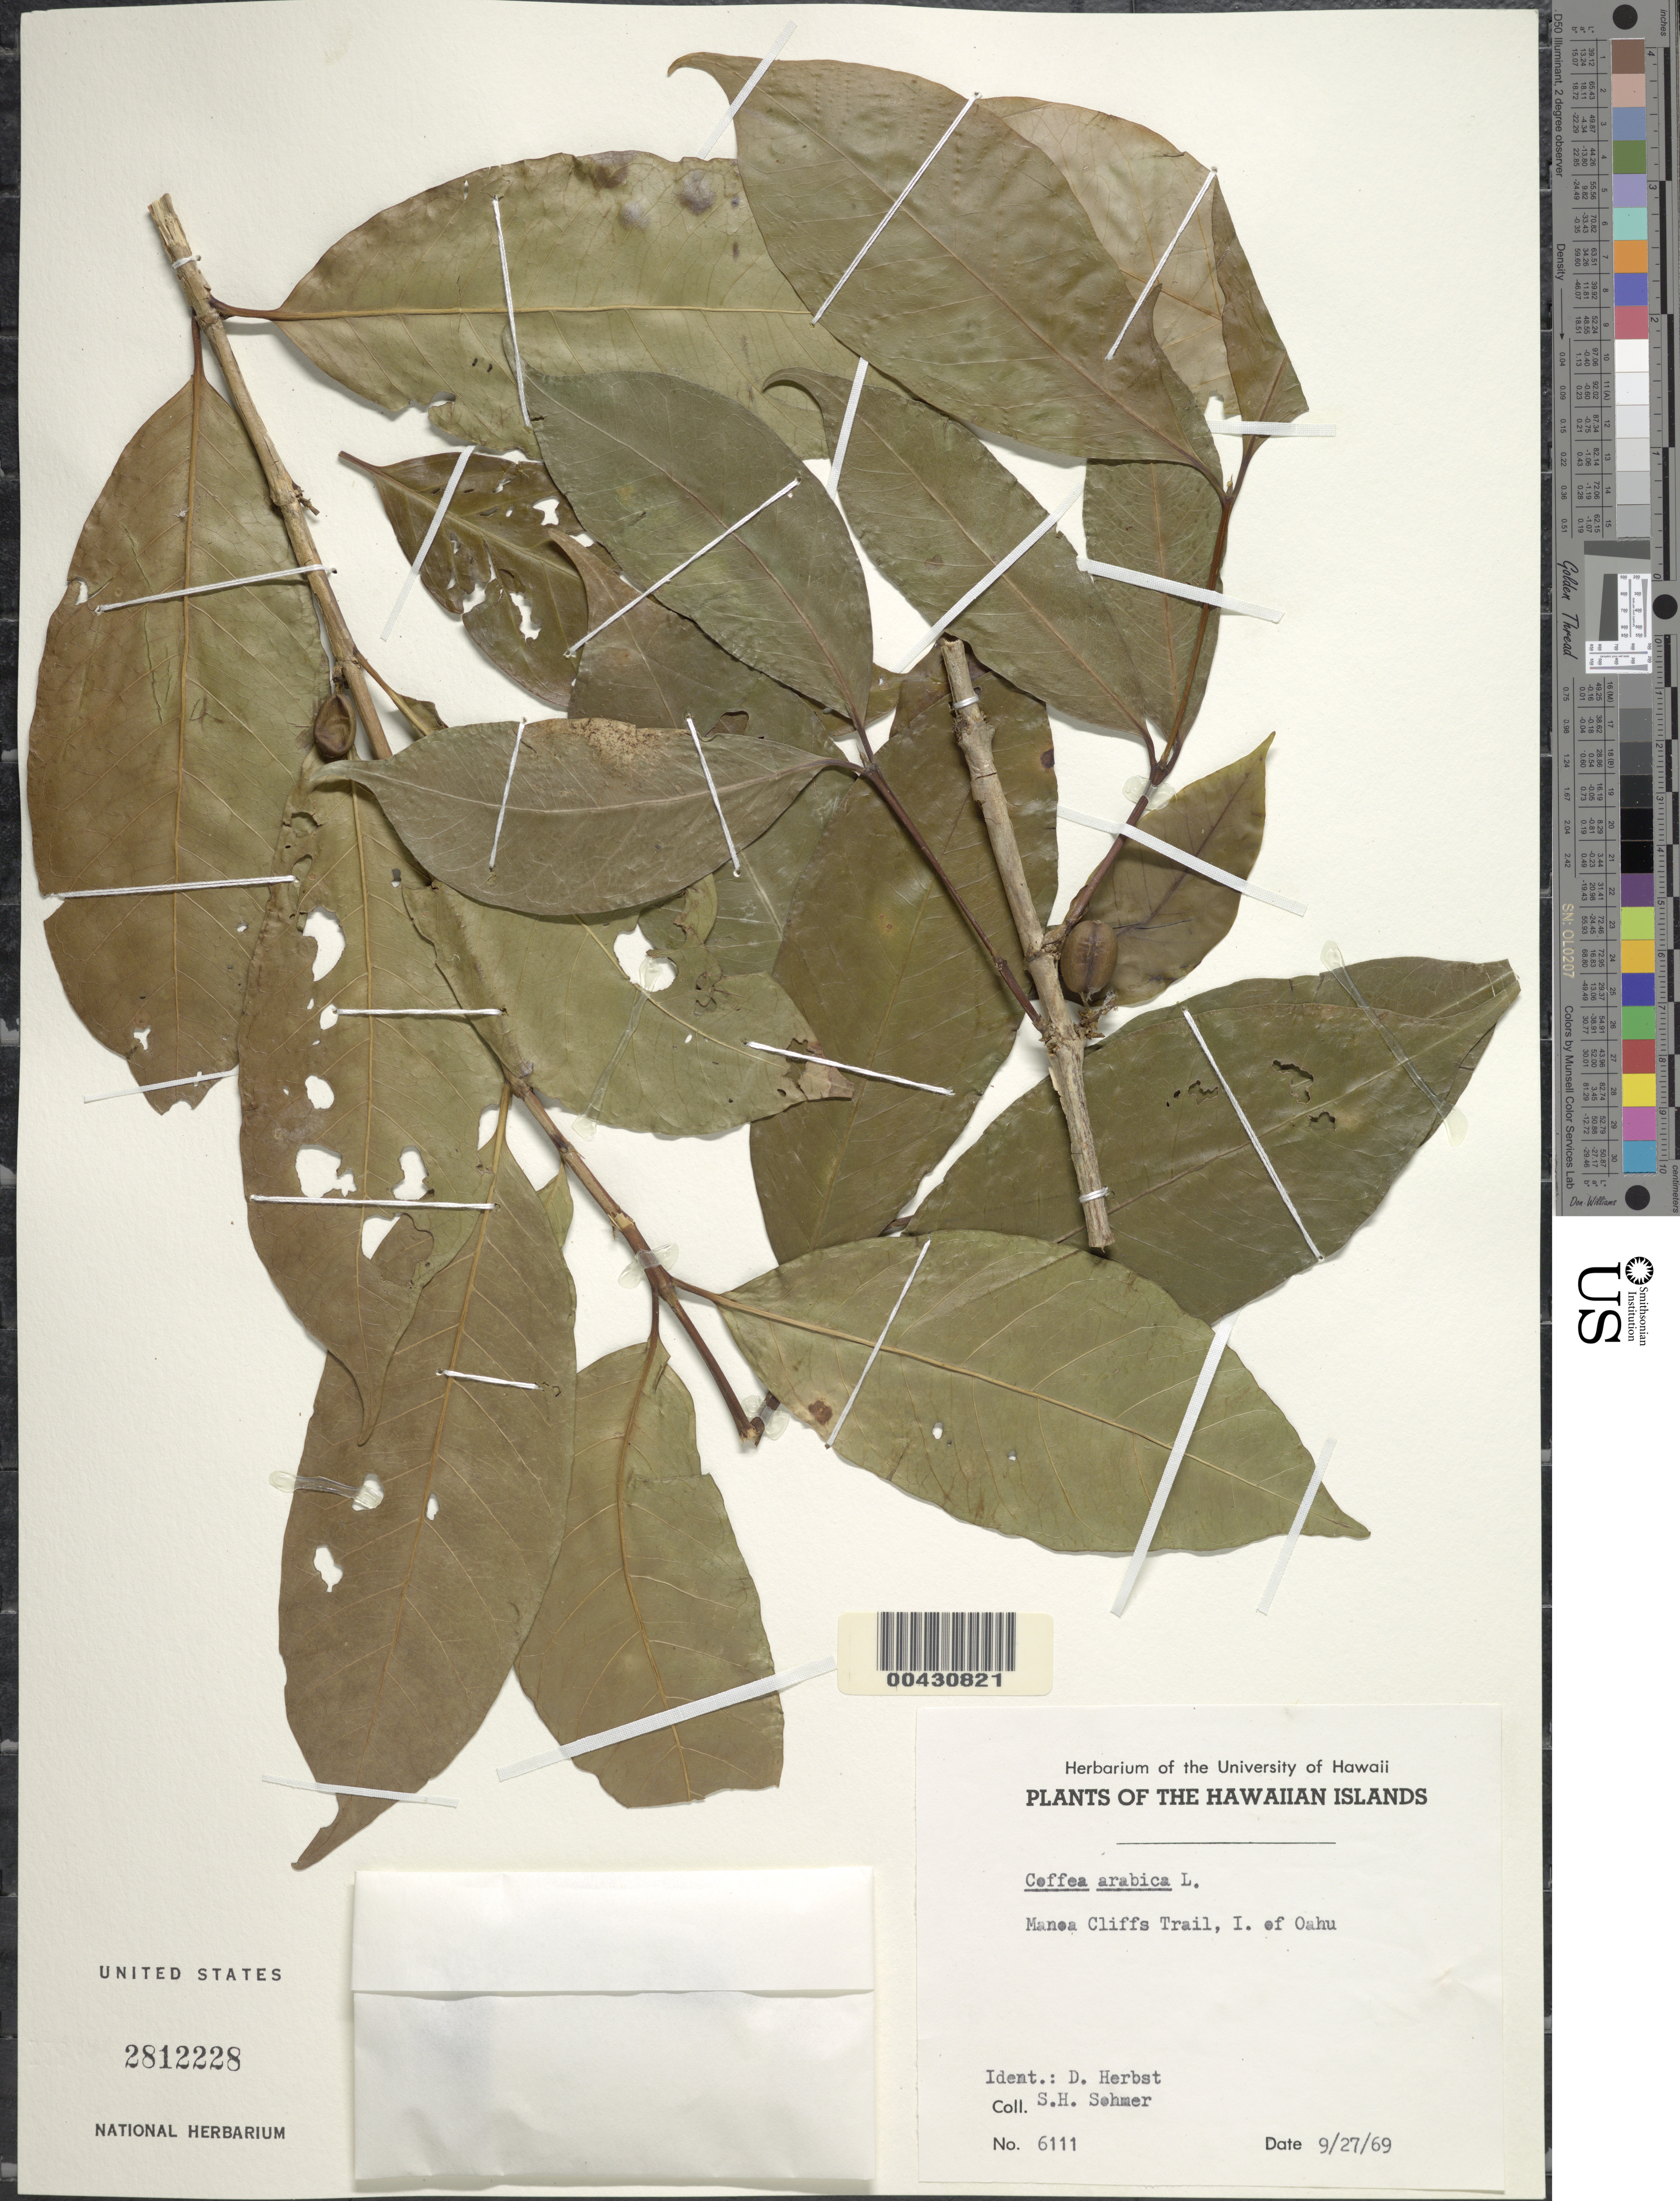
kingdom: Plantae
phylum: Tracheophyta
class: Magnoliopsida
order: Gentianales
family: Rubiaceae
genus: Coffea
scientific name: Coffea arabica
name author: L.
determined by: Herbst, D. R.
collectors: S. H. Sohmer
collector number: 6111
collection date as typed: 27 Sep 1969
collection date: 1969-09-27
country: United States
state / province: Hawaii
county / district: Honolulu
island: Oahu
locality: Manae Cliffs Trail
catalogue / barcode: US 2812228